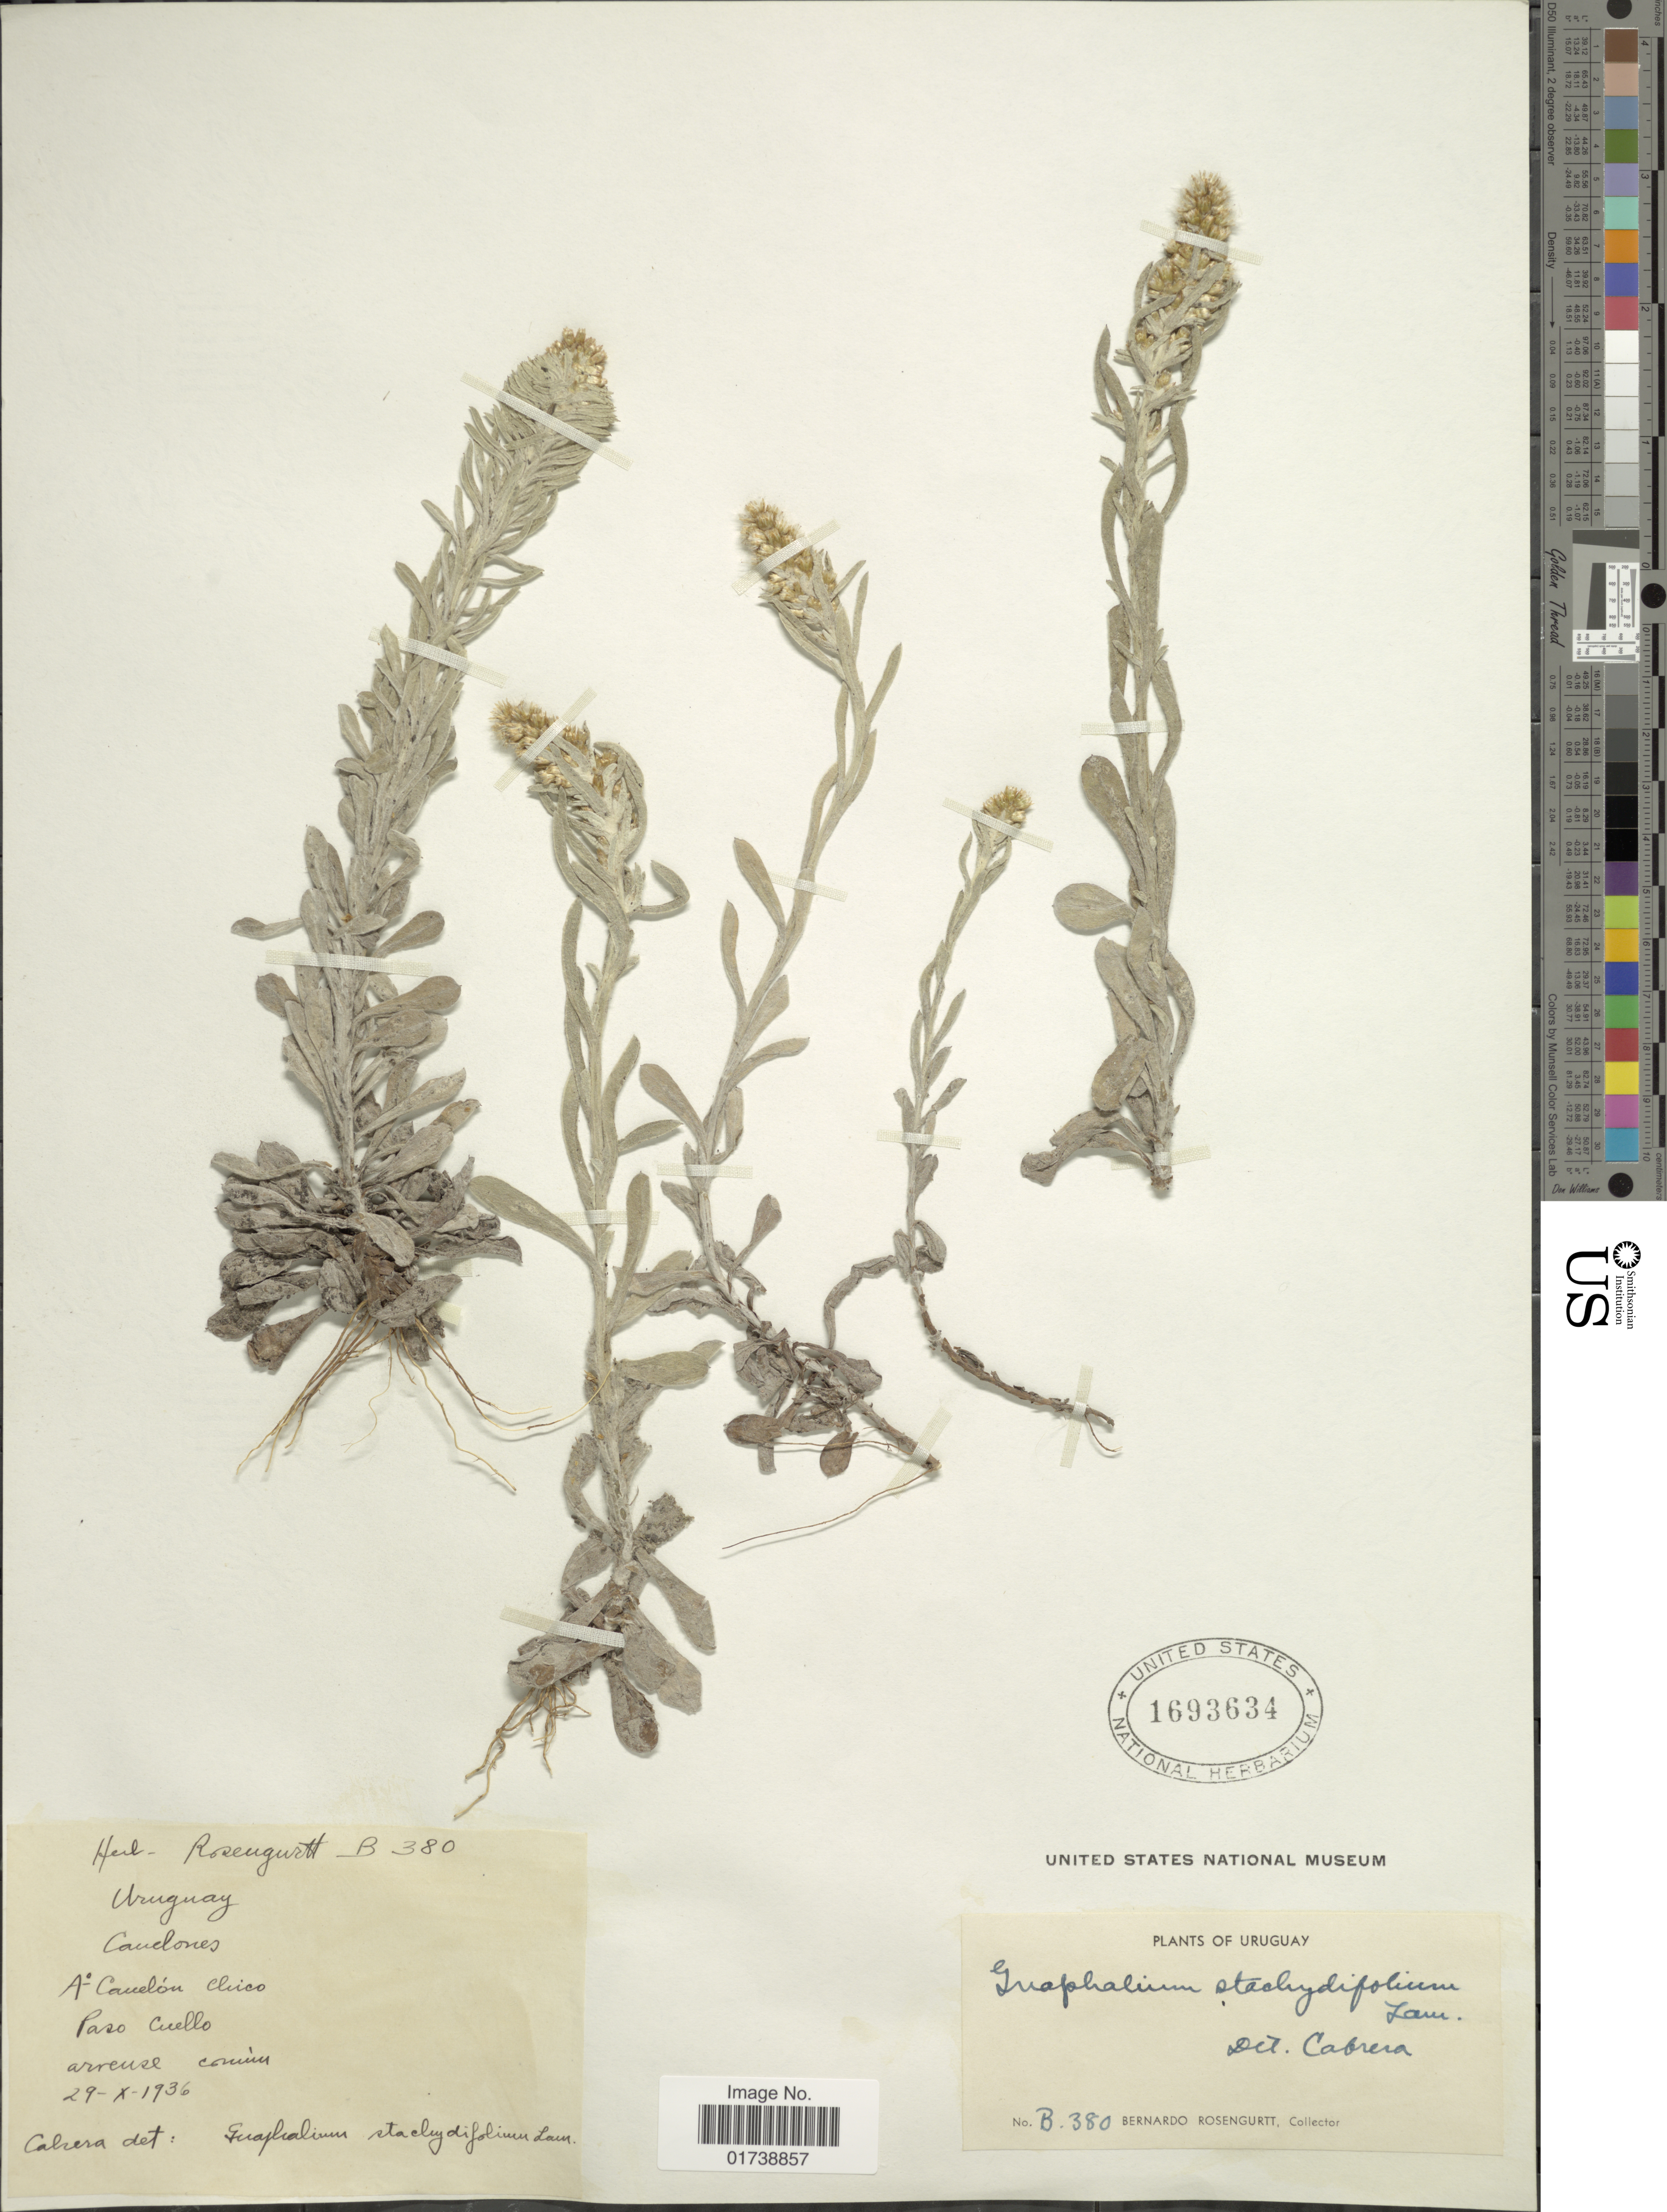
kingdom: Plantae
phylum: Tracheophyta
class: Magnoliopsida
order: Asterales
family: Asteraceae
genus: Gamochaeta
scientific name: Gamochaeta stachydifolia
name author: (Lam.) Cabrera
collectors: B. Rosengurtt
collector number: B380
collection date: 1936-10-29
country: Uruguay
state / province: Canelones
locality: A Canelon Chico, Paso Cuello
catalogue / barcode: US 1693634